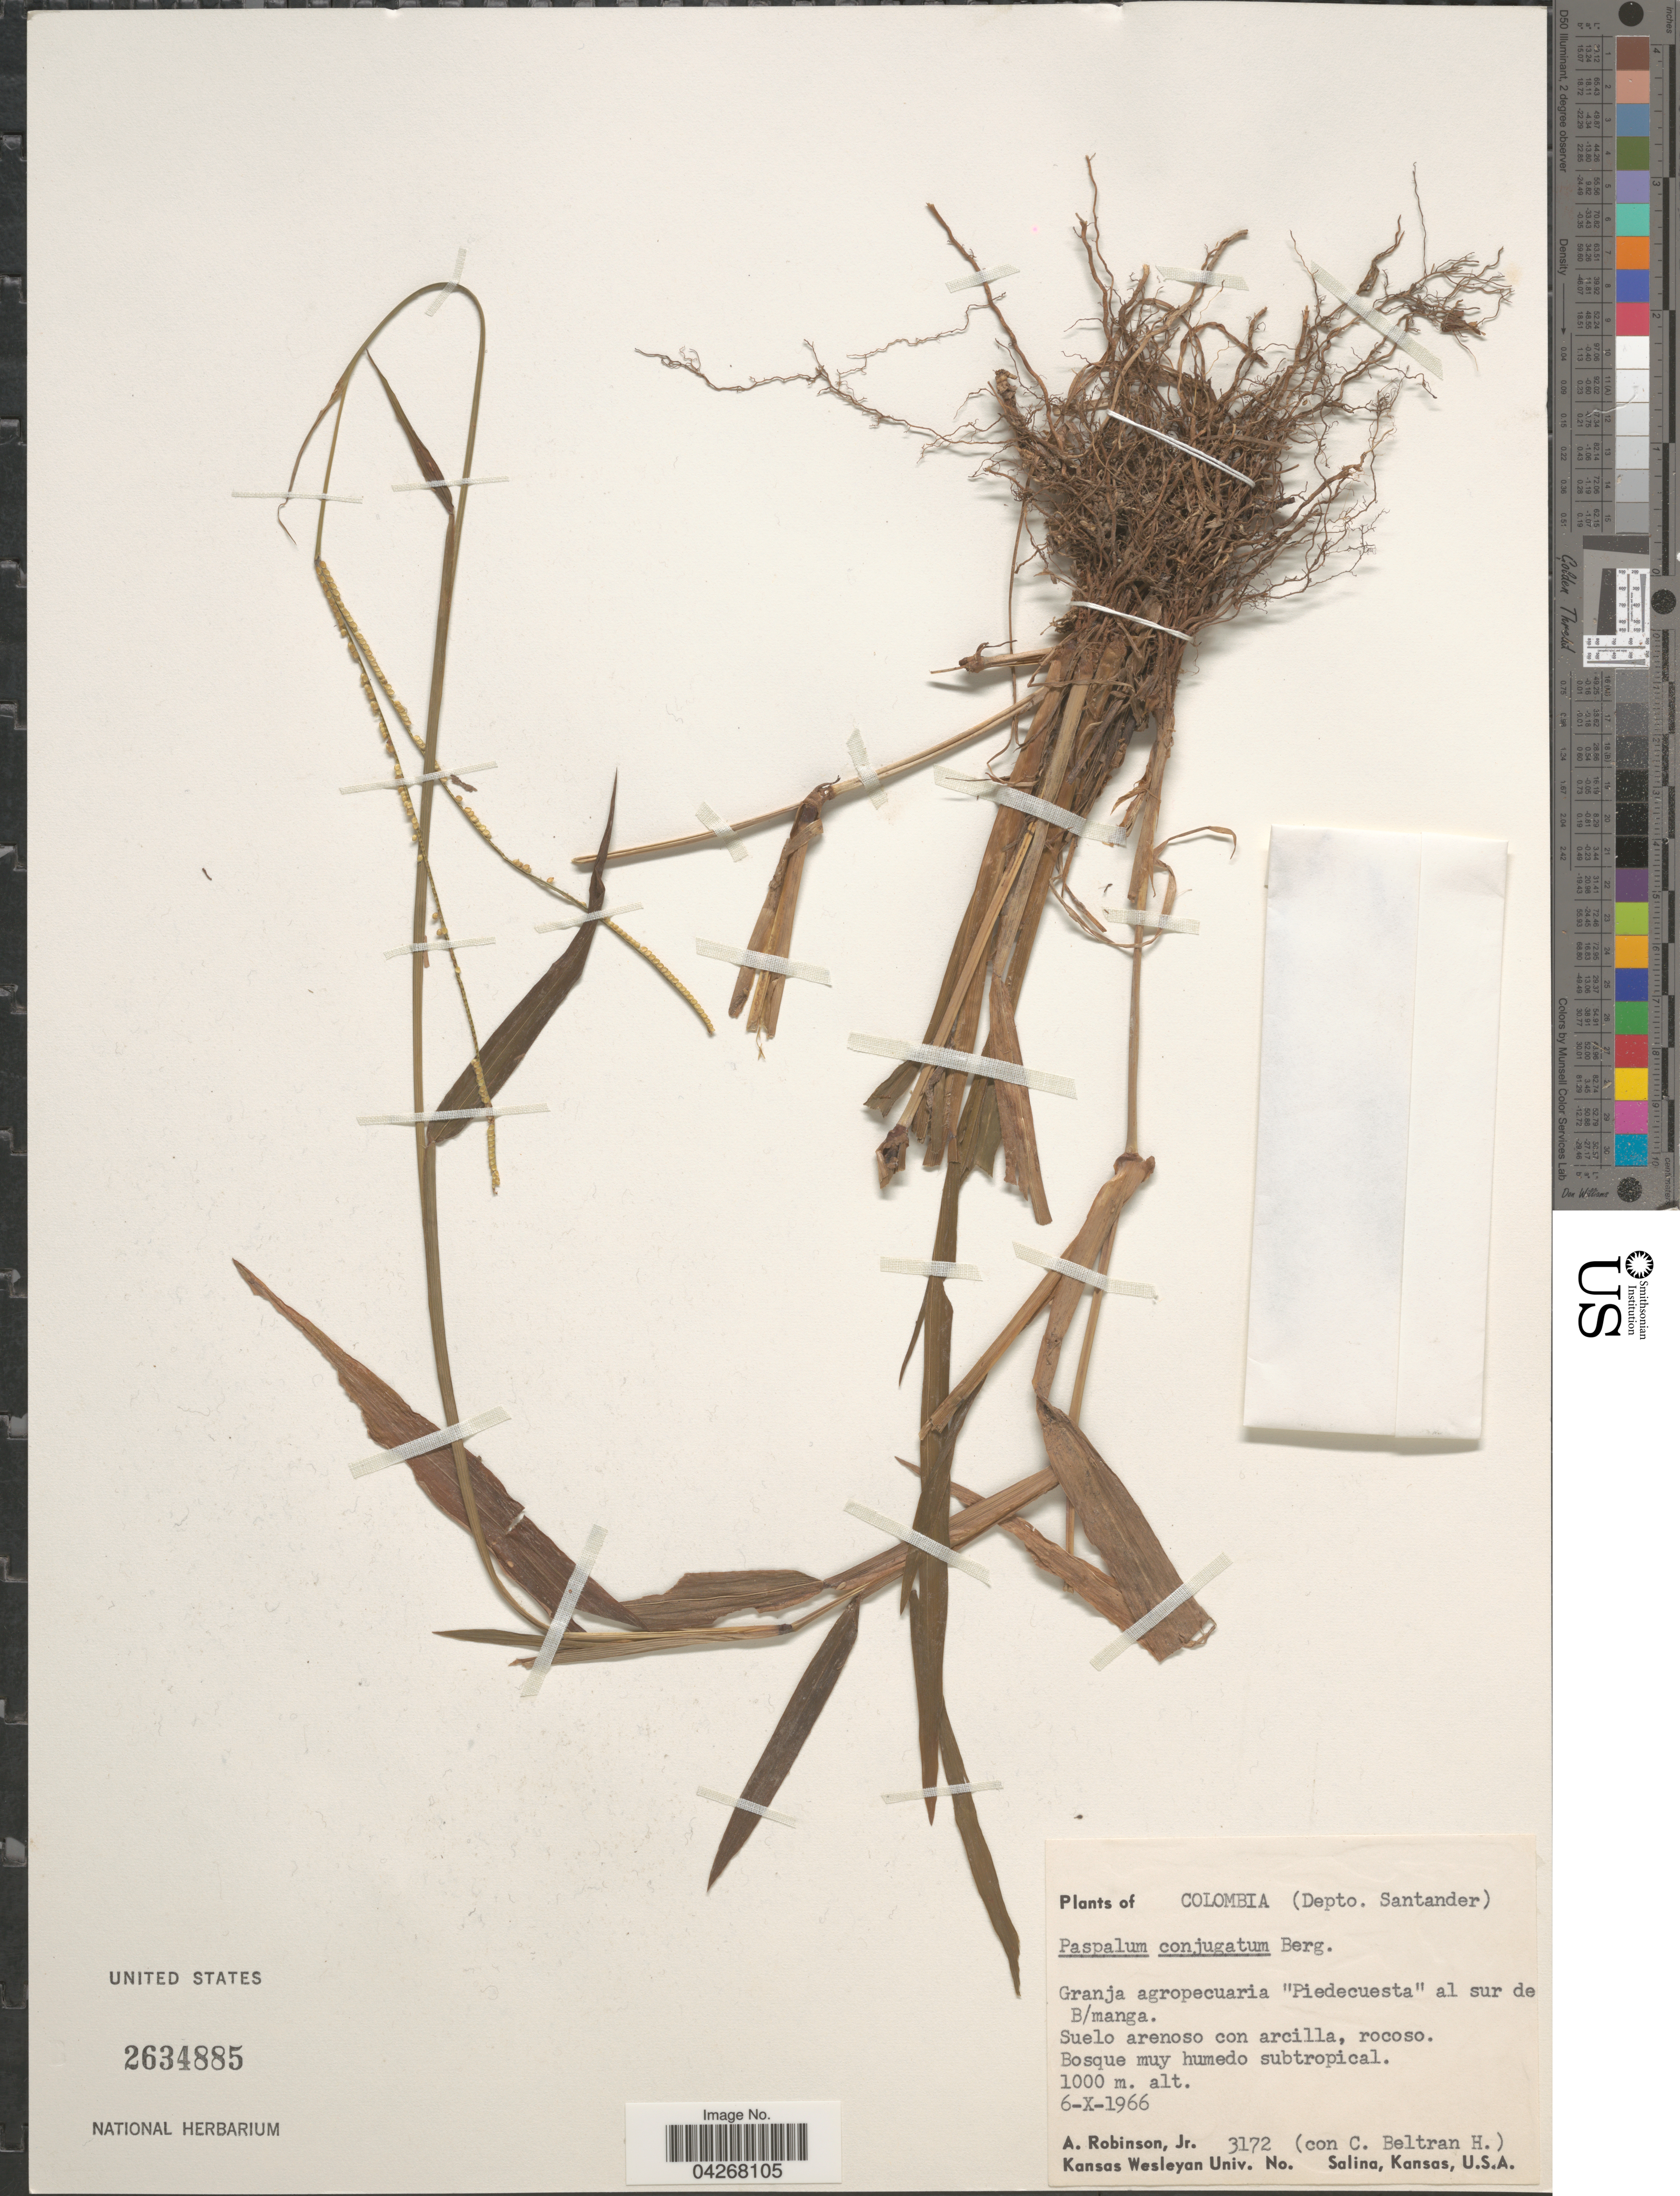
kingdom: Plantae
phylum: Tracheophyta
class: Liliopsida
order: Poales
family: Poaceae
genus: Paspalum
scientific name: Paspalum conjugatum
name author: P.J. Bergius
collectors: A. Robinson Jr. & C. Beltran H.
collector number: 3172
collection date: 1966-10-06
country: Colombia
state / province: Santander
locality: Depto. Santander. Granja agropecuaria "Piedecuesta" al sur de B/manga.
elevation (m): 1000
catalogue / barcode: US 2634885